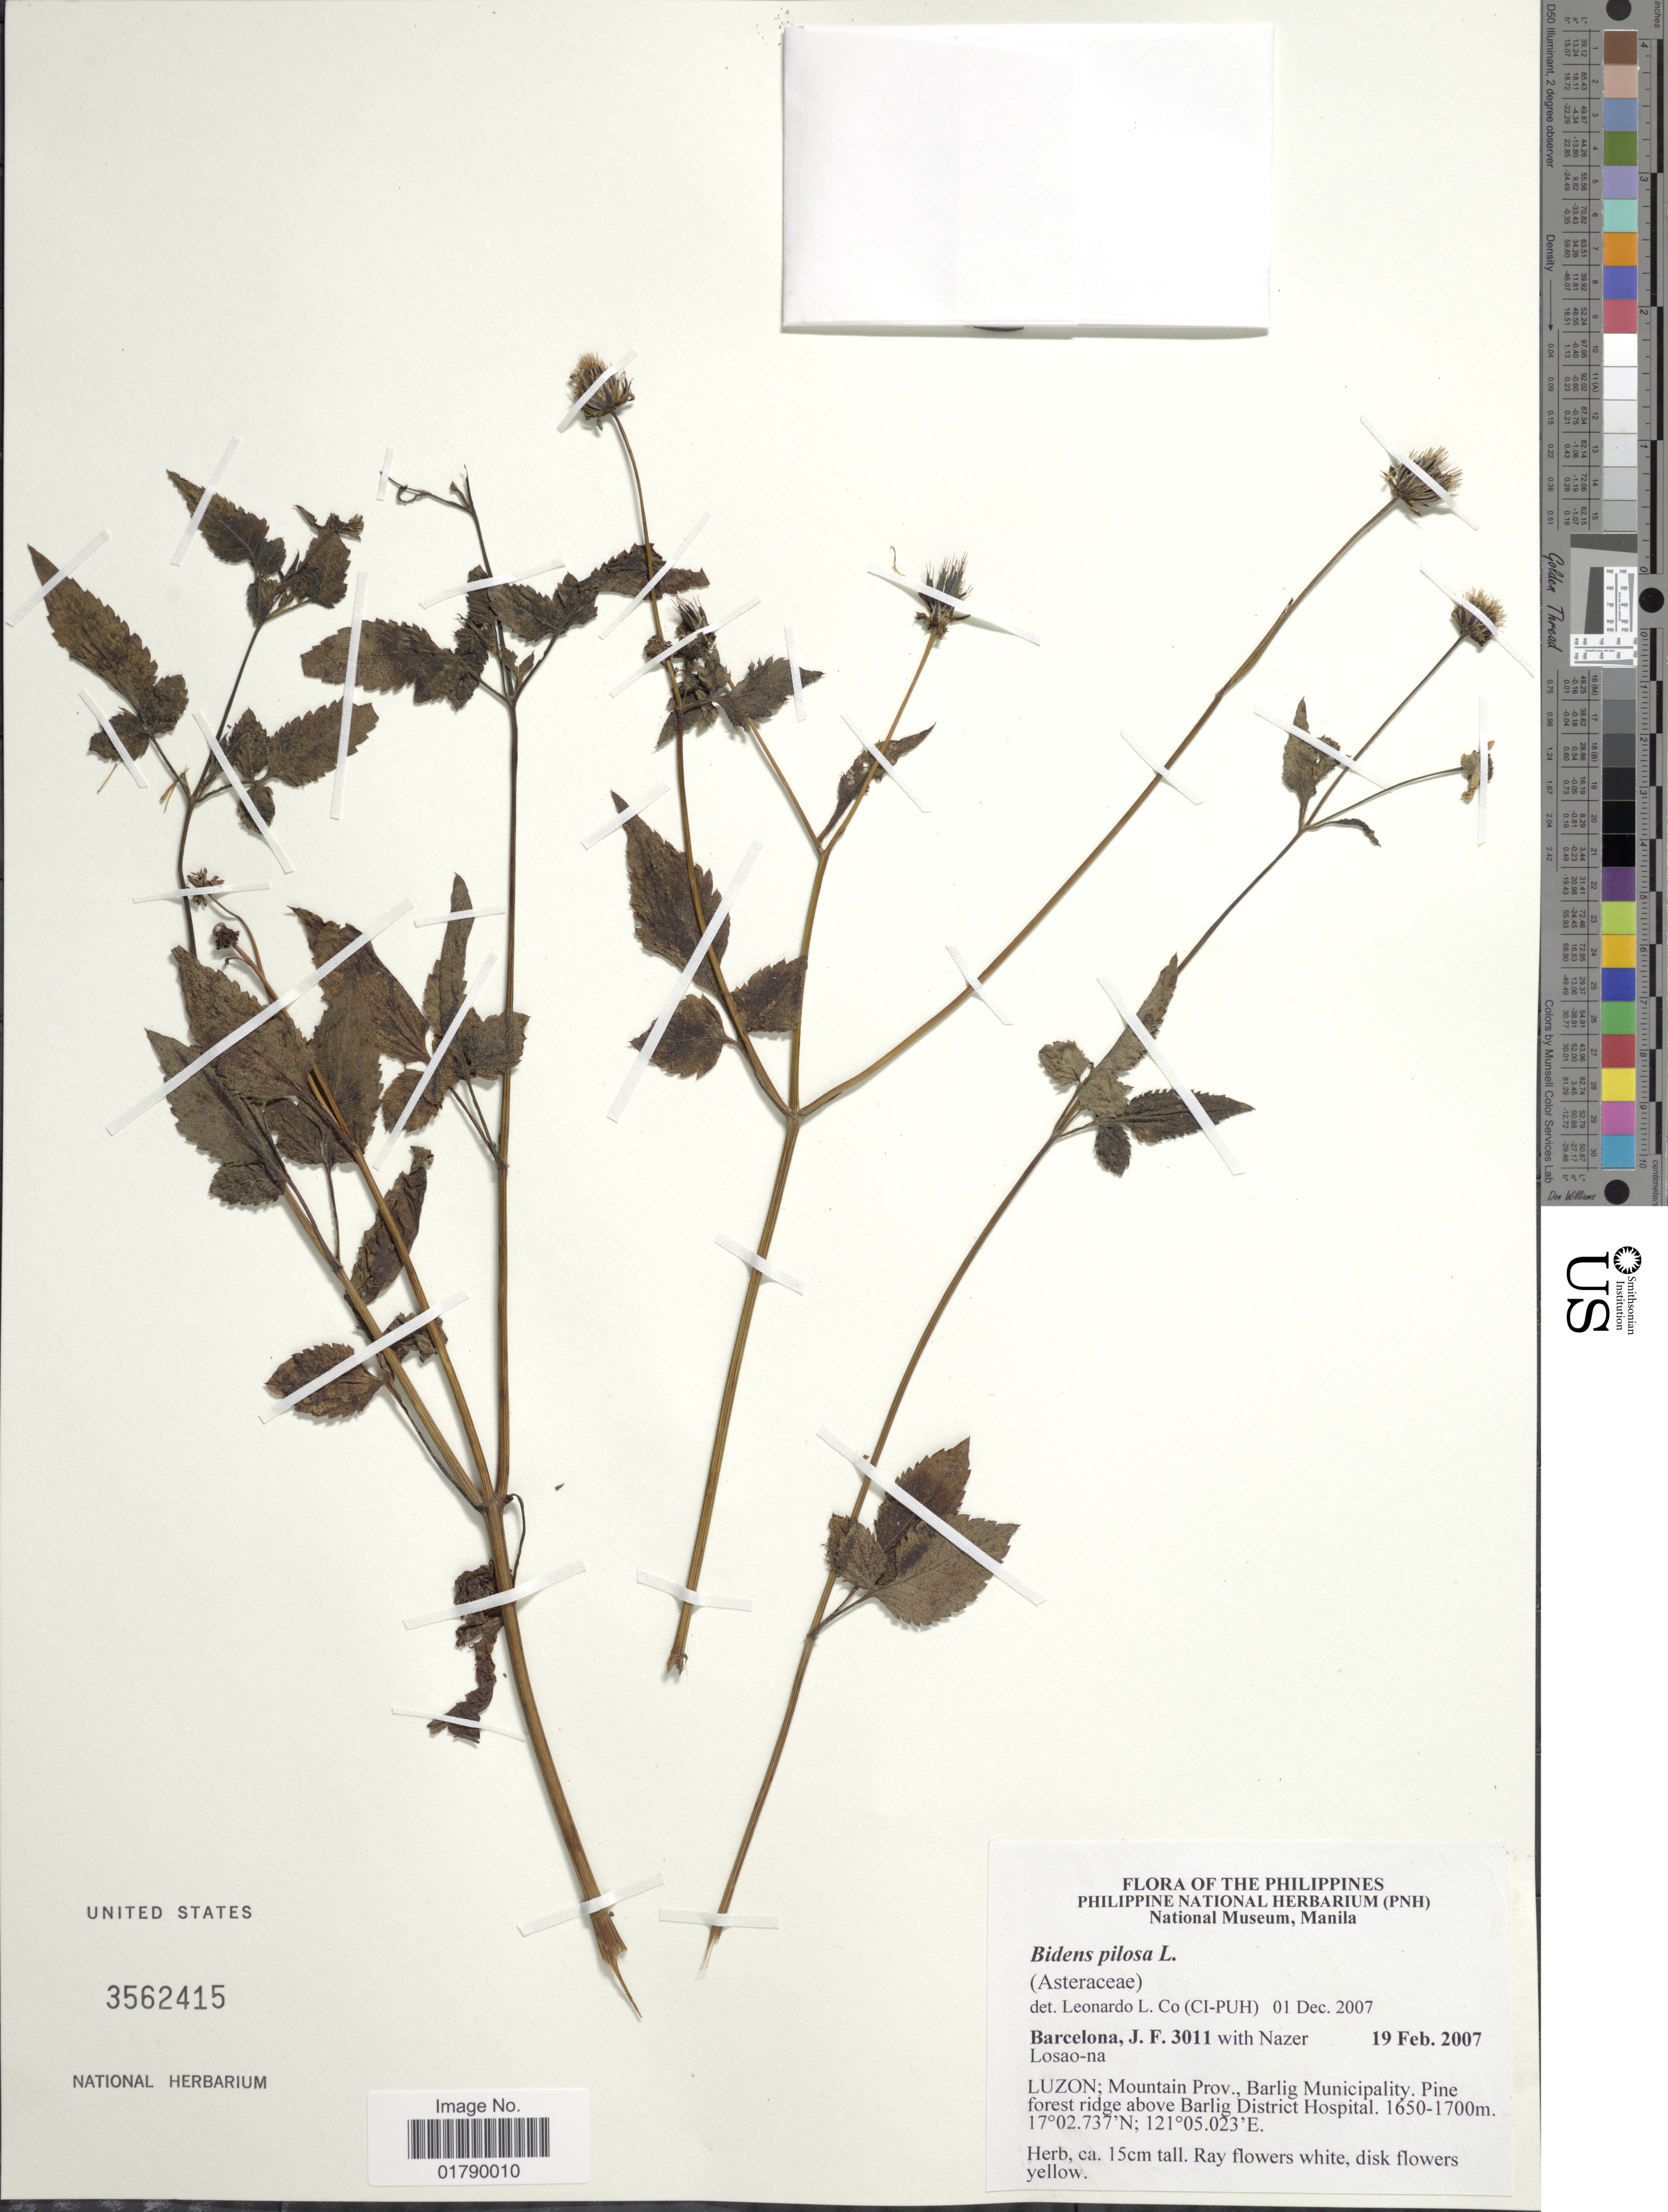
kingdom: Plantae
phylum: Tracheophyta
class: Magnoliopsida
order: Asterales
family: Asteraceae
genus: Bidens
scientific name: Bidens pilosa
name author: L.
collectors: J. F. Barcelona & N. Losao-na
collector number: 3011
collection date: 2007-02-19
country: Philippines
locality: Luzon: Mountain Prov. Barlig Municipality. Pine forest ridge above Barlig District Hospital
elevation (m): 1650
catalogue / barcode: US 3562415